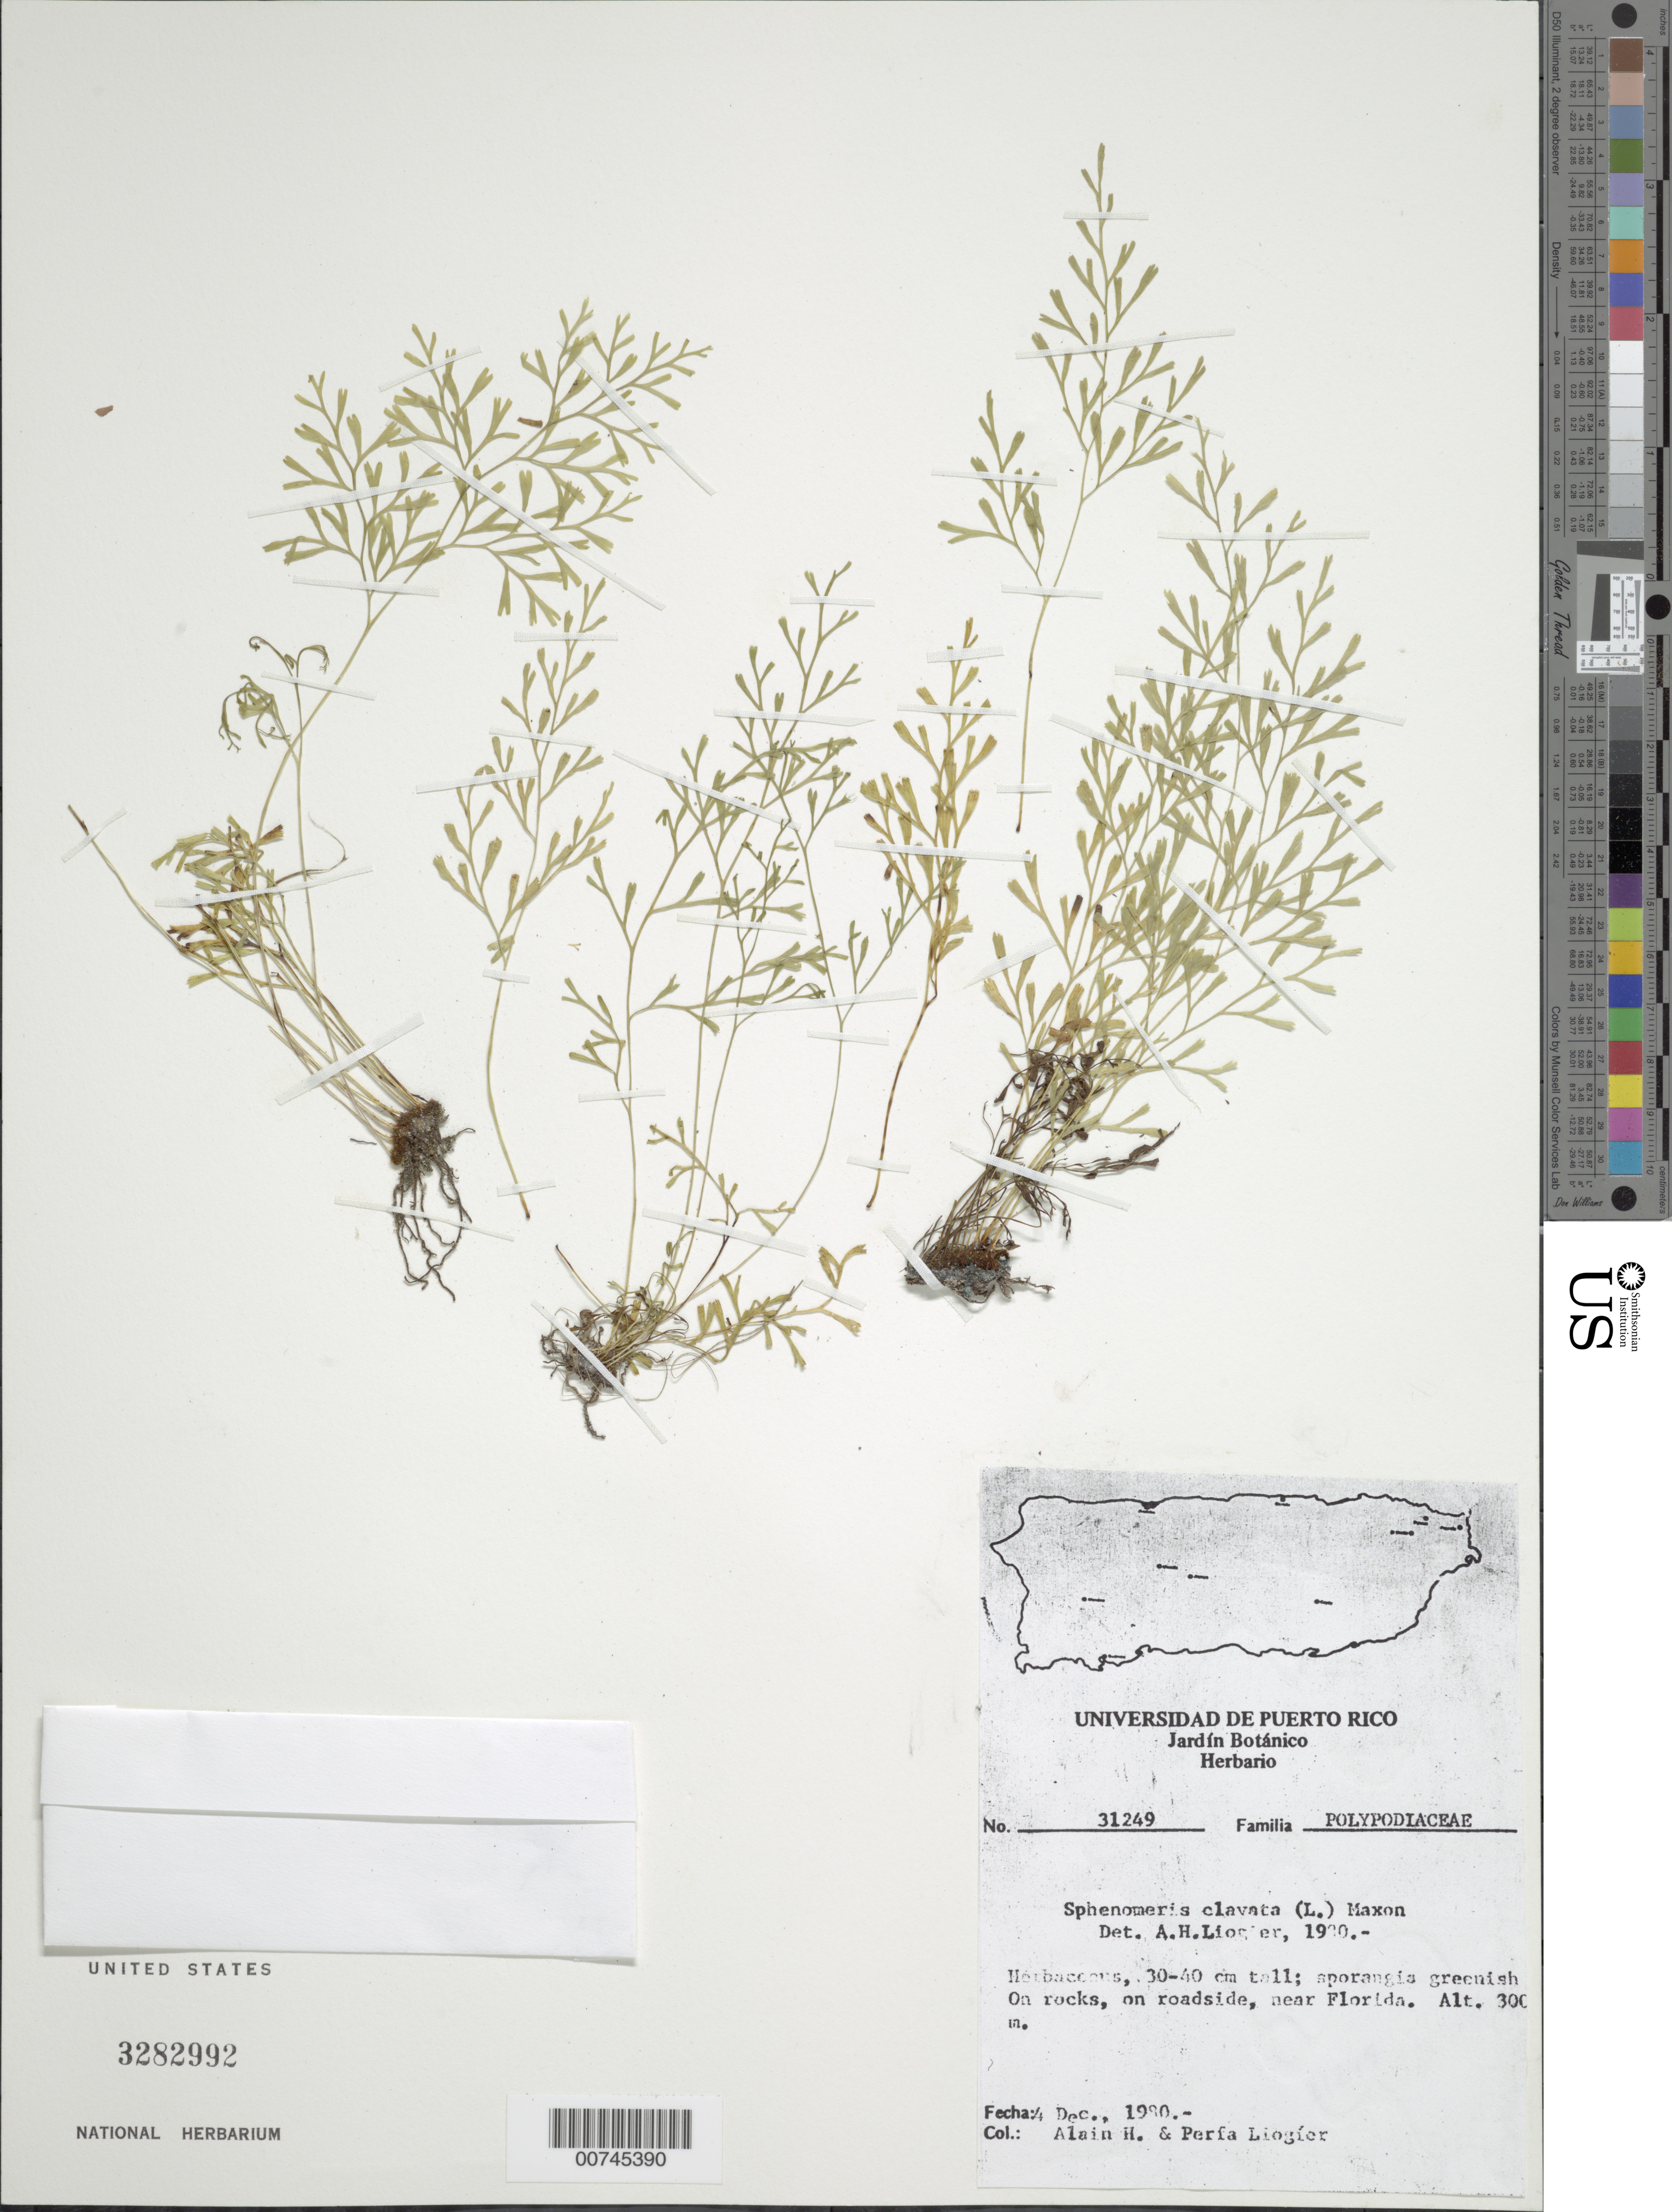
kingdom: Plantae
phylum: Tracheophyta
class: Polypodiopsida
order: Polypodiales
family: Lindsaeaceae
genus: Sphenomeris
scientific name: Sphenomeris clavata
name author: (L.) Maxon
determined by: Liogier, Alain H.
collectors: A. H. Liogier & M. P. Liogier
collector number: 31249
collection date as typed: Dec 1980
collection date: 1980-12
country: Puerto Rico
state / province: Florida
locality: Near Florida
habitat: On rocks, on roadside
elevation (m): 300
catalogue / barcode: US 3282992